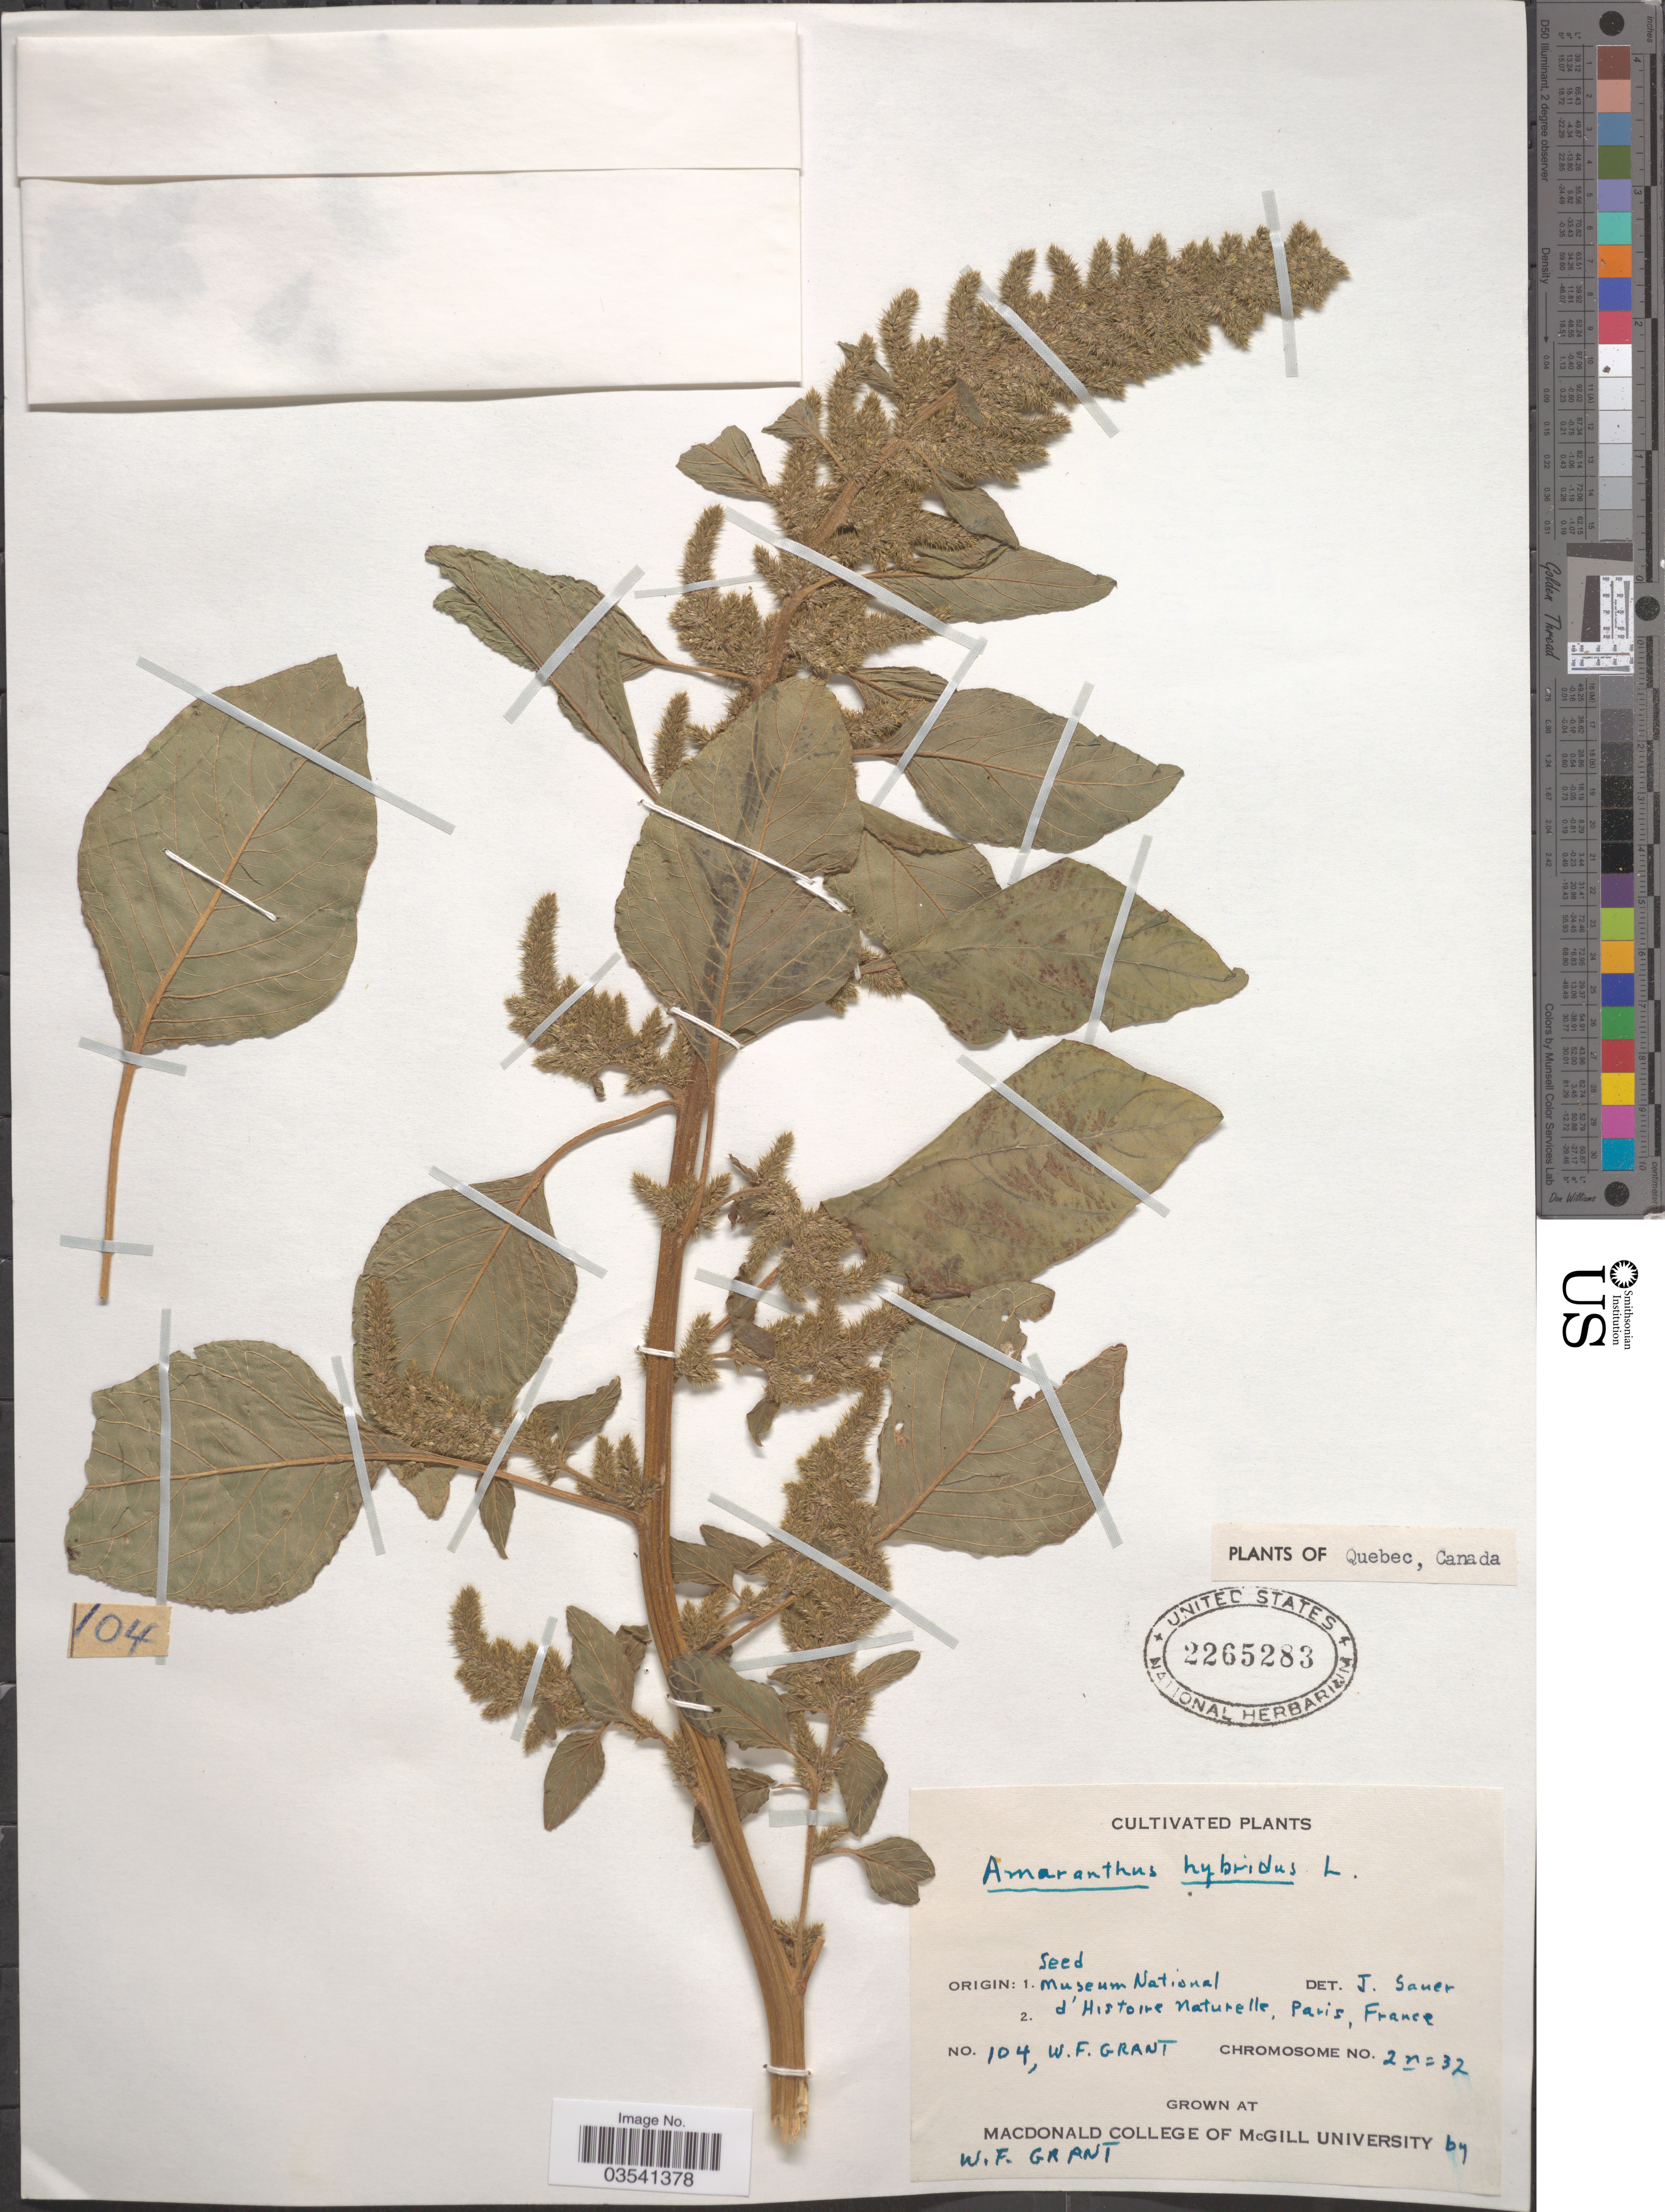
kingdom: Plantae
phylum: Tracheophyta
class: Magnoliopsida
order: Caryophyllales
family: Amaranthaceae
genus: Amaranthus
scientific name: Amaranthus hybridus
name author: L.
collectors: W. Grant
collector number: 104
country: Canada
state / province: Quebec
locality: Grown at MacDonald College of McGill University.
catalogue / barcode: US 2265283